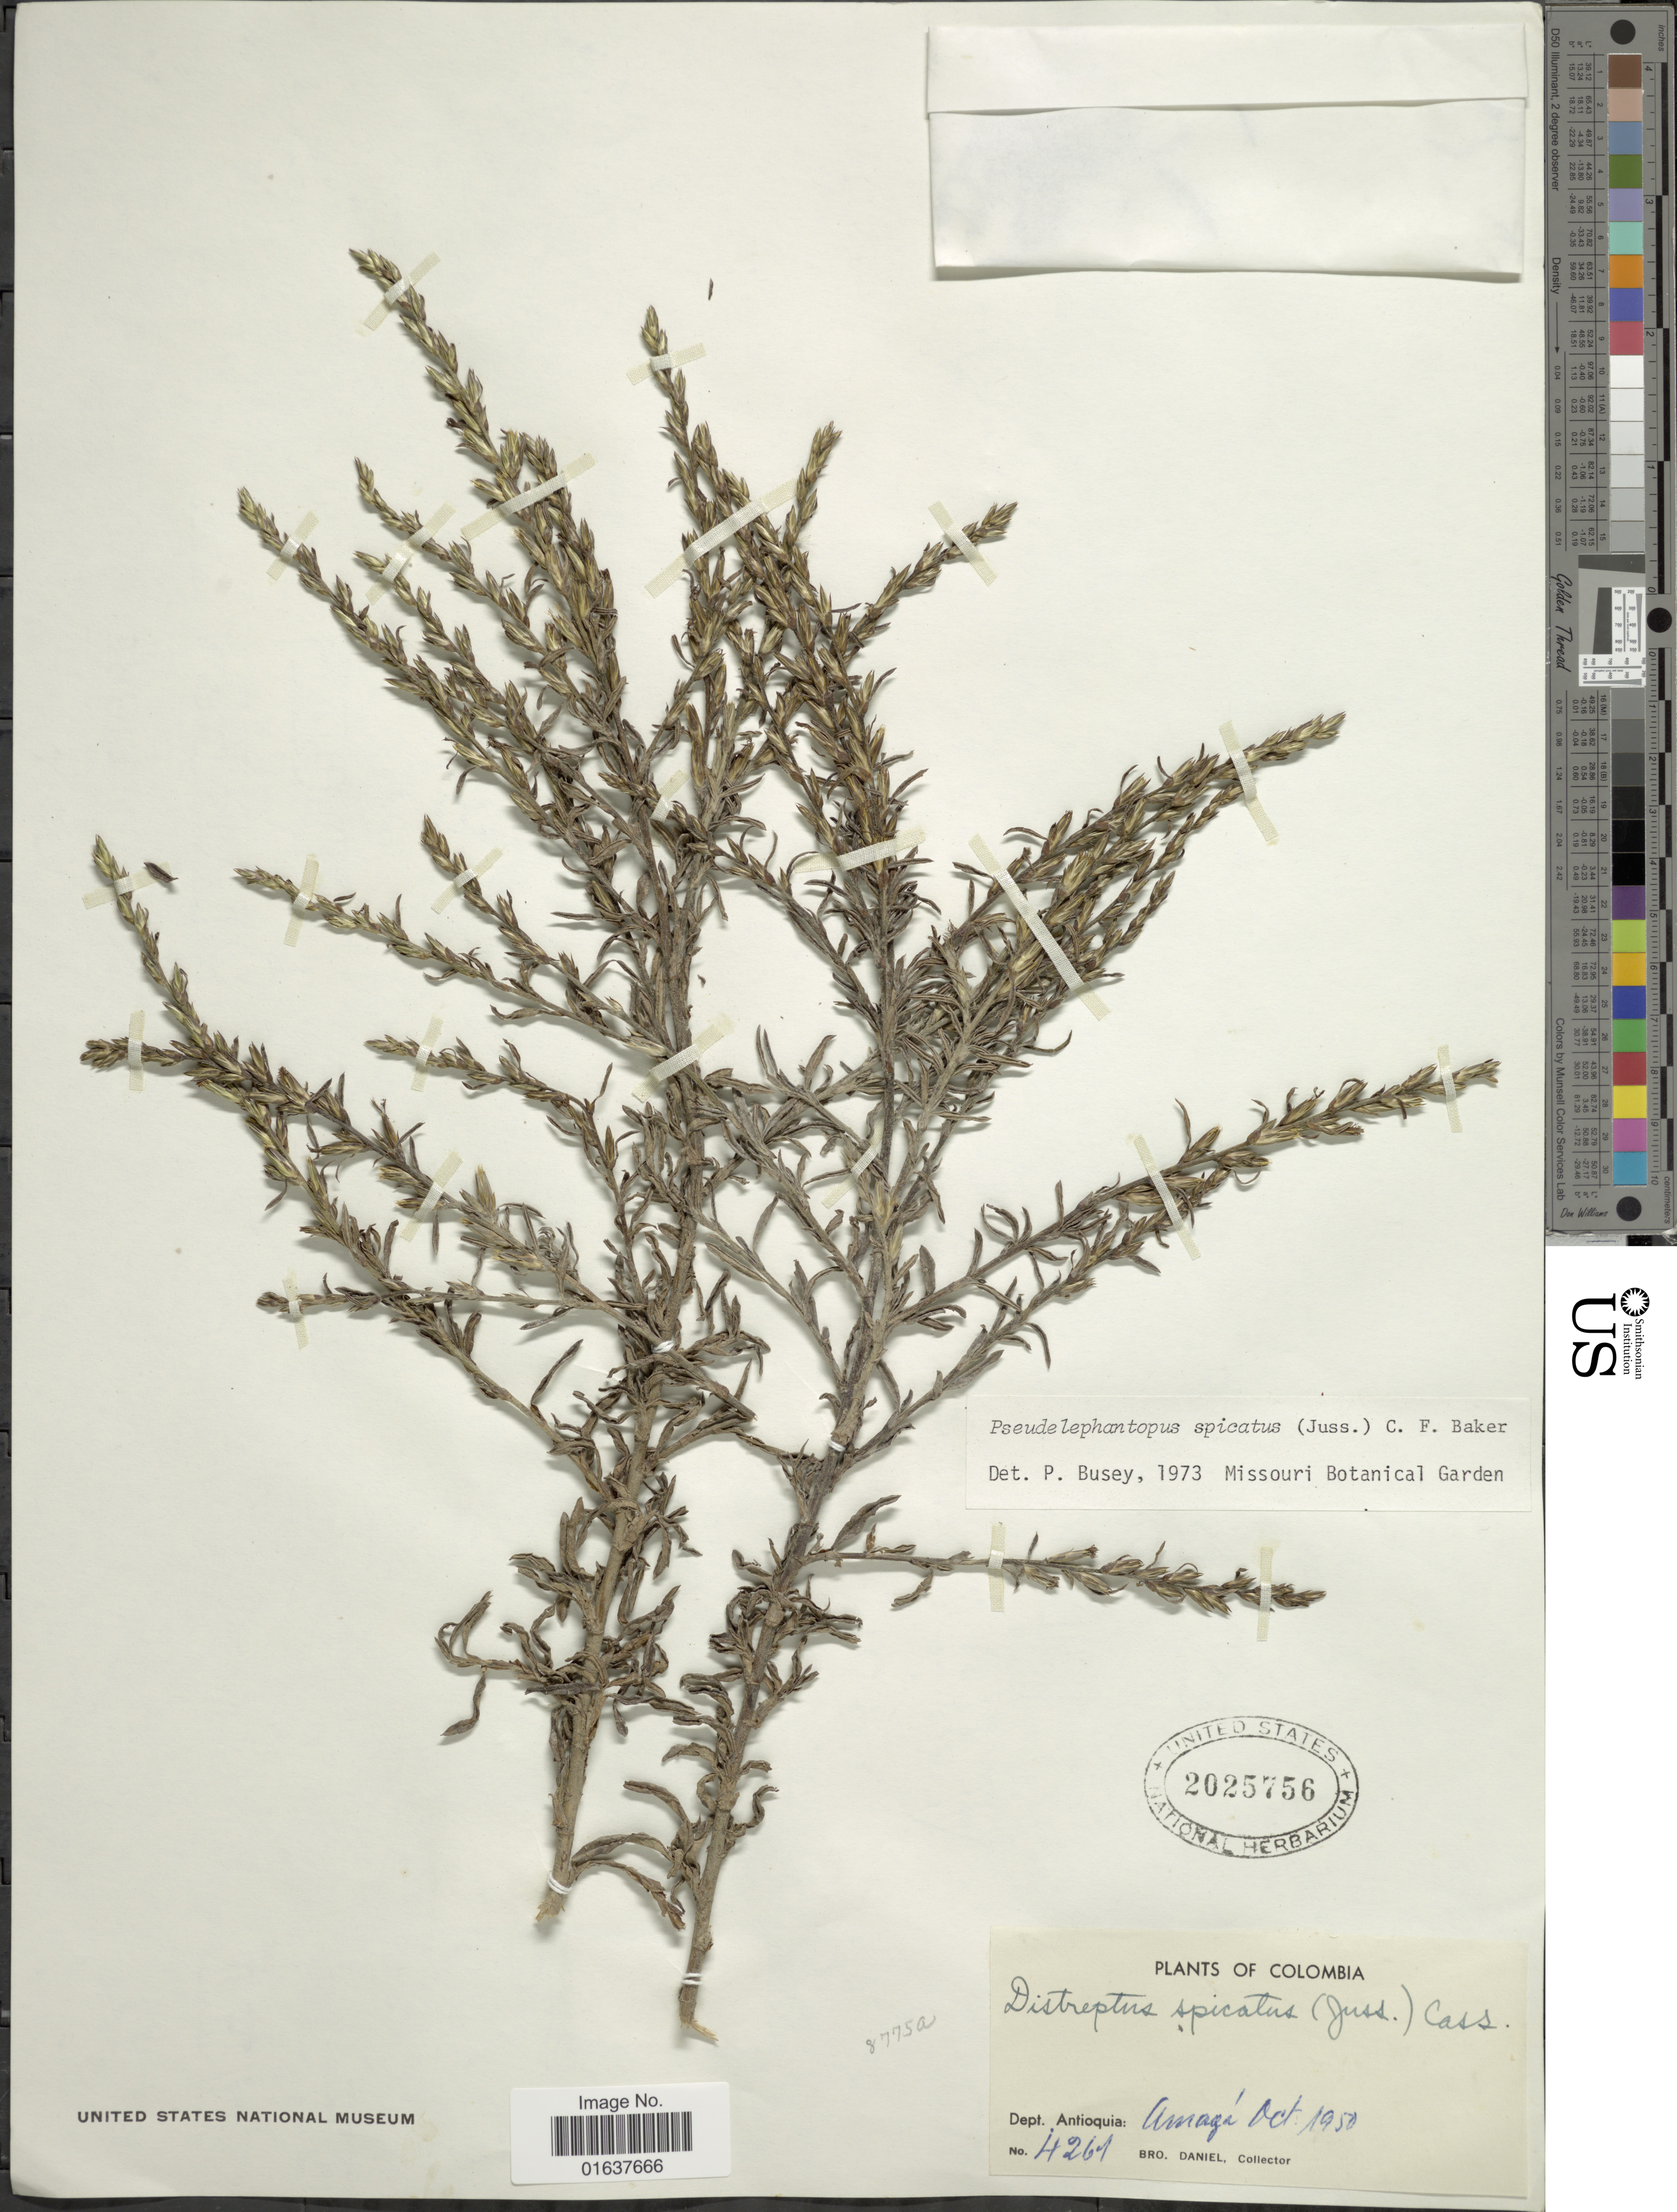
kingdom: Plantae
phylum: Tracheophyta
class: Magnoliopsida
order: Asterales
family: Asteraceae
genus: Pseudelephantopus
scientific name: Pseudelephantopus spicatus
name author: (Juss. ex Aubl.) C.F. Baker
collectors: Bro. Daniel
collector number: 4264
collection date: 1950-10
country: Colombia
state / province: Antioquia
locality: Dept. Antioquia: Amaga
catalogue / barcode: US 2025756